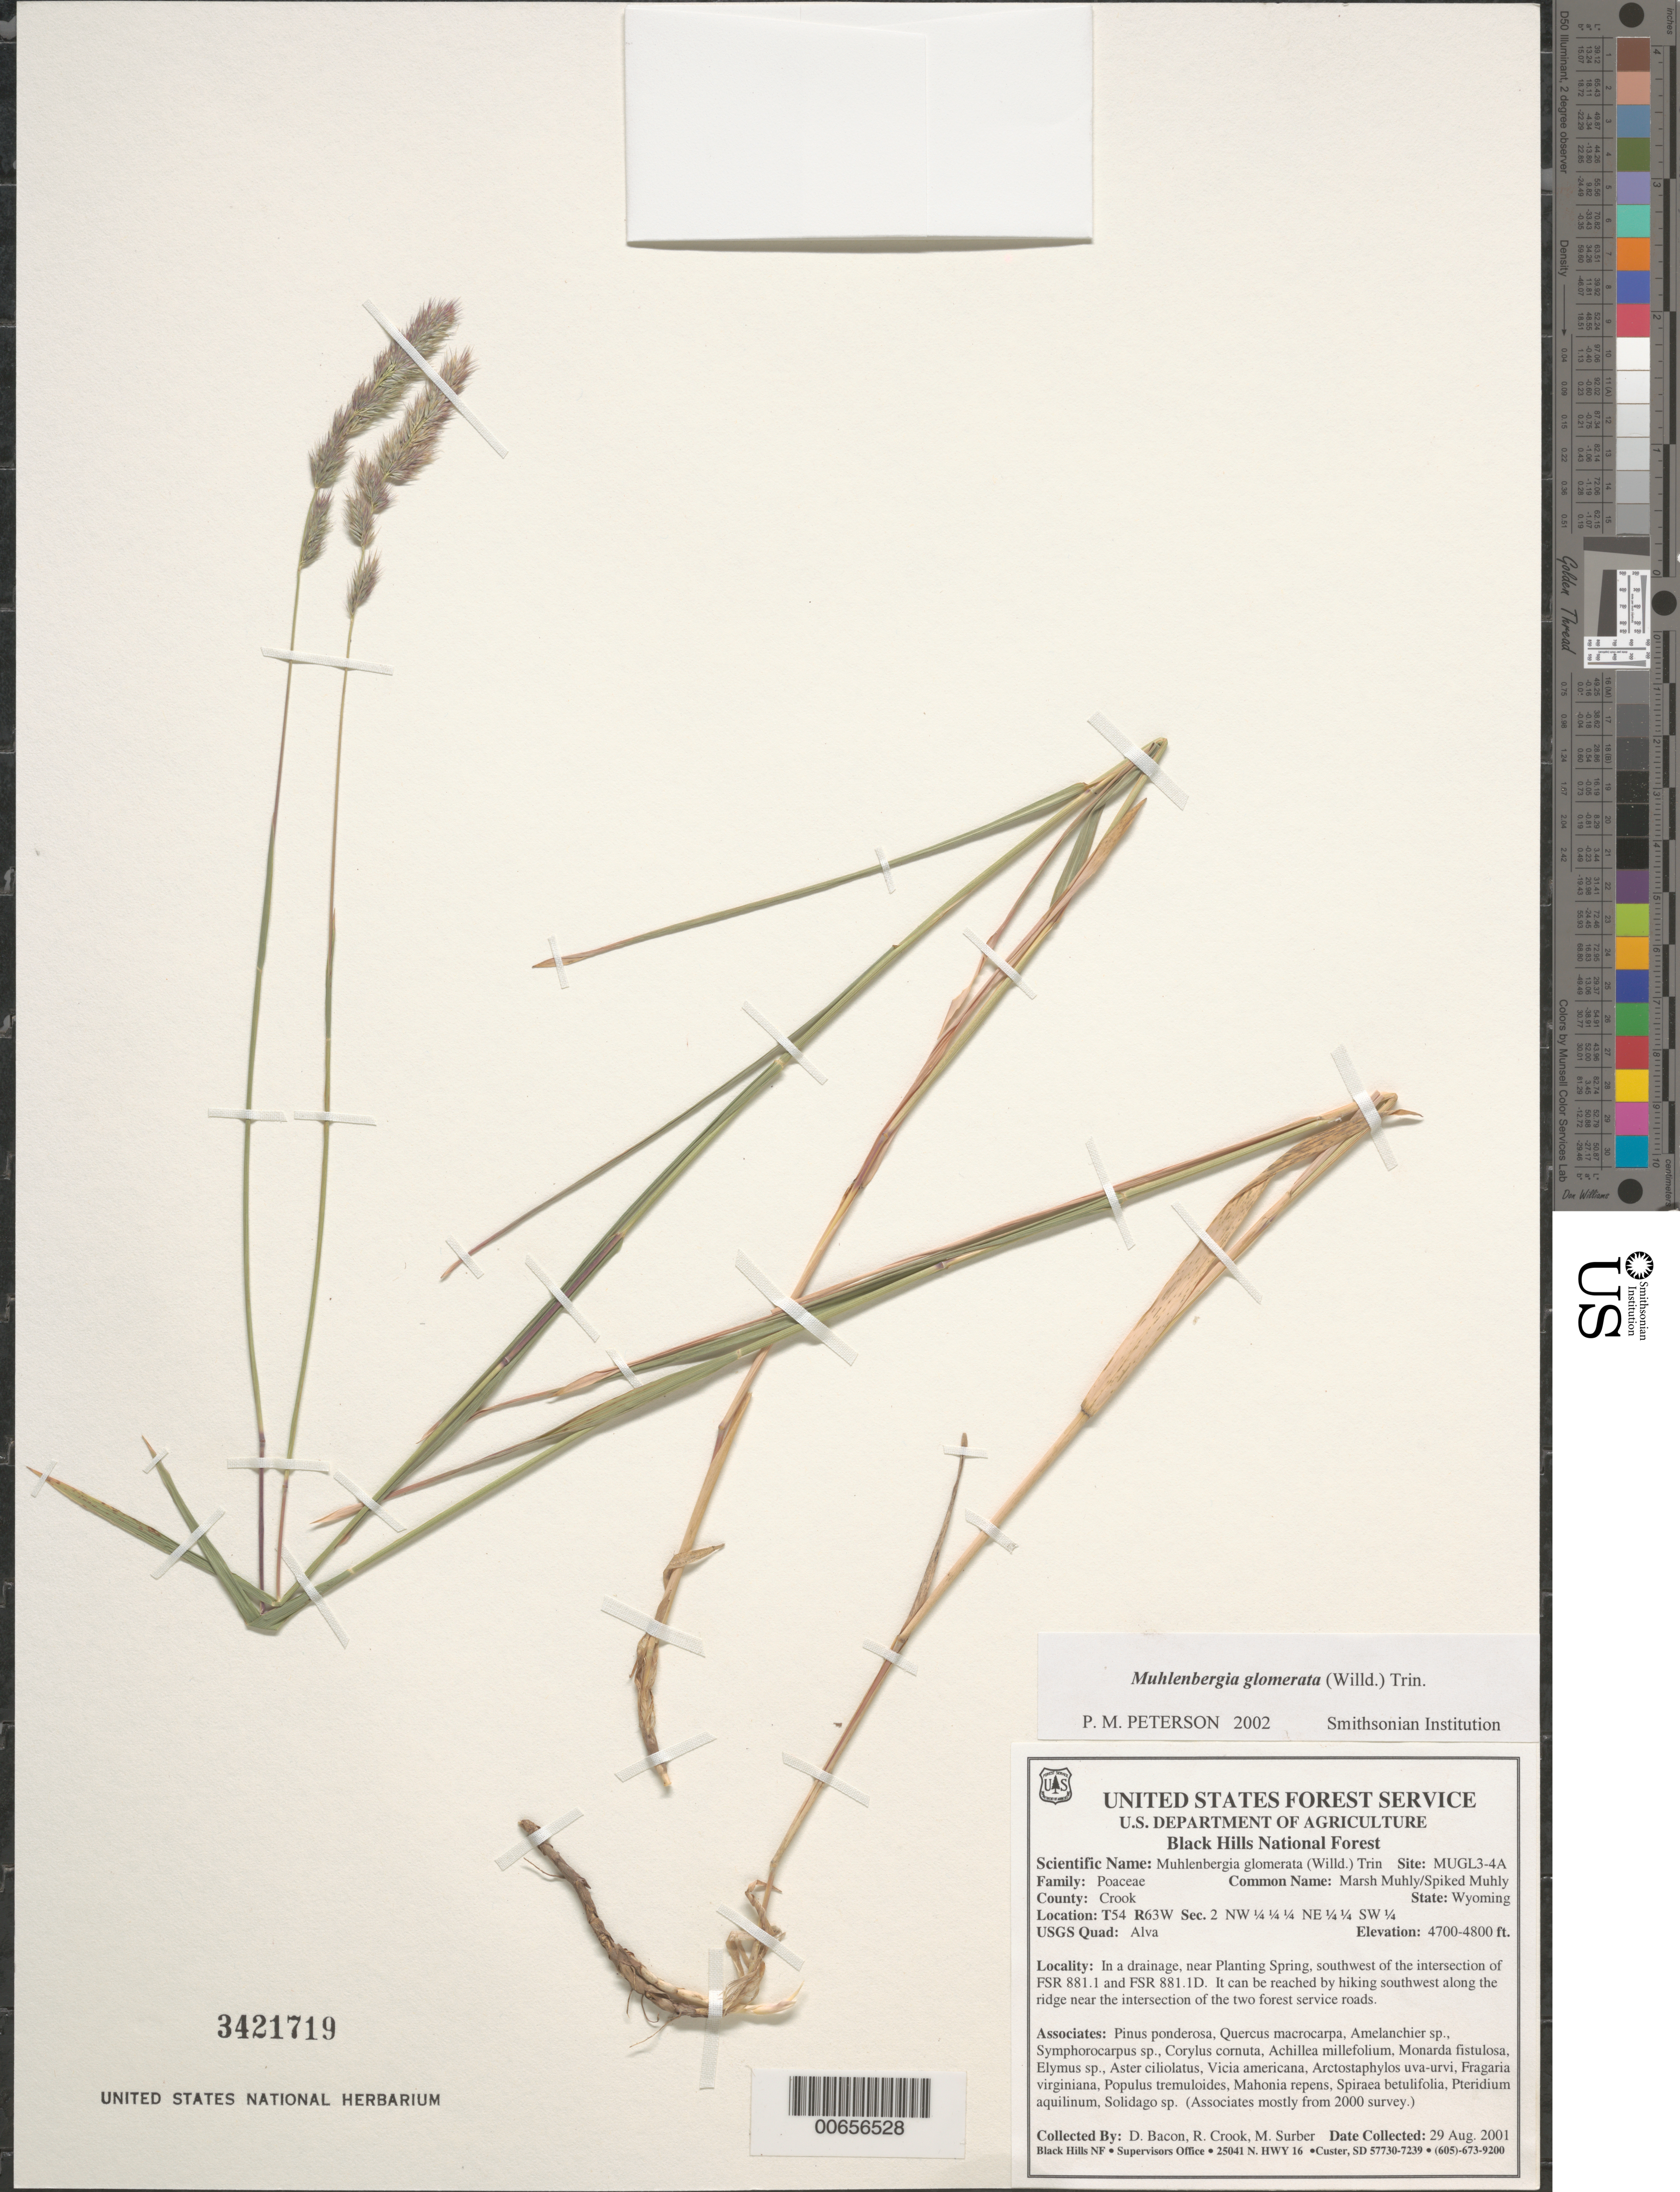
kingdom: Plantae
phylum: Tracheophyta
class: Liliopsida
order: Poales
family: Poaceae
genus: Muhlenbergia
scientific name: Muhlenbergia glomerata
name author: (Willd.) Trin.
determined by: Peterson, Paul M., (BOT), Smithsonian Institution - National Museum of Natural History (UNITED STATES)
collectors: D. Bacon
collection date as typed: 29 Aug 2001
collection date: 2001-08-29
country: United States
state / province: South Dakota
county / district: Pennington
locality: Black Hills. In a drainage, near Planting Springs, southwest of the intersection of FSR 88.1.1 and FSR 881.1D.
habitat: Pinus ponderosa, Quercus macrocarpa, Amelanchier sp., Symphorocarpus sp., Corylus cornuta, Achillea millefolium, Monarda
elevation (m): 4700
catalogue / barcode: US 3421719